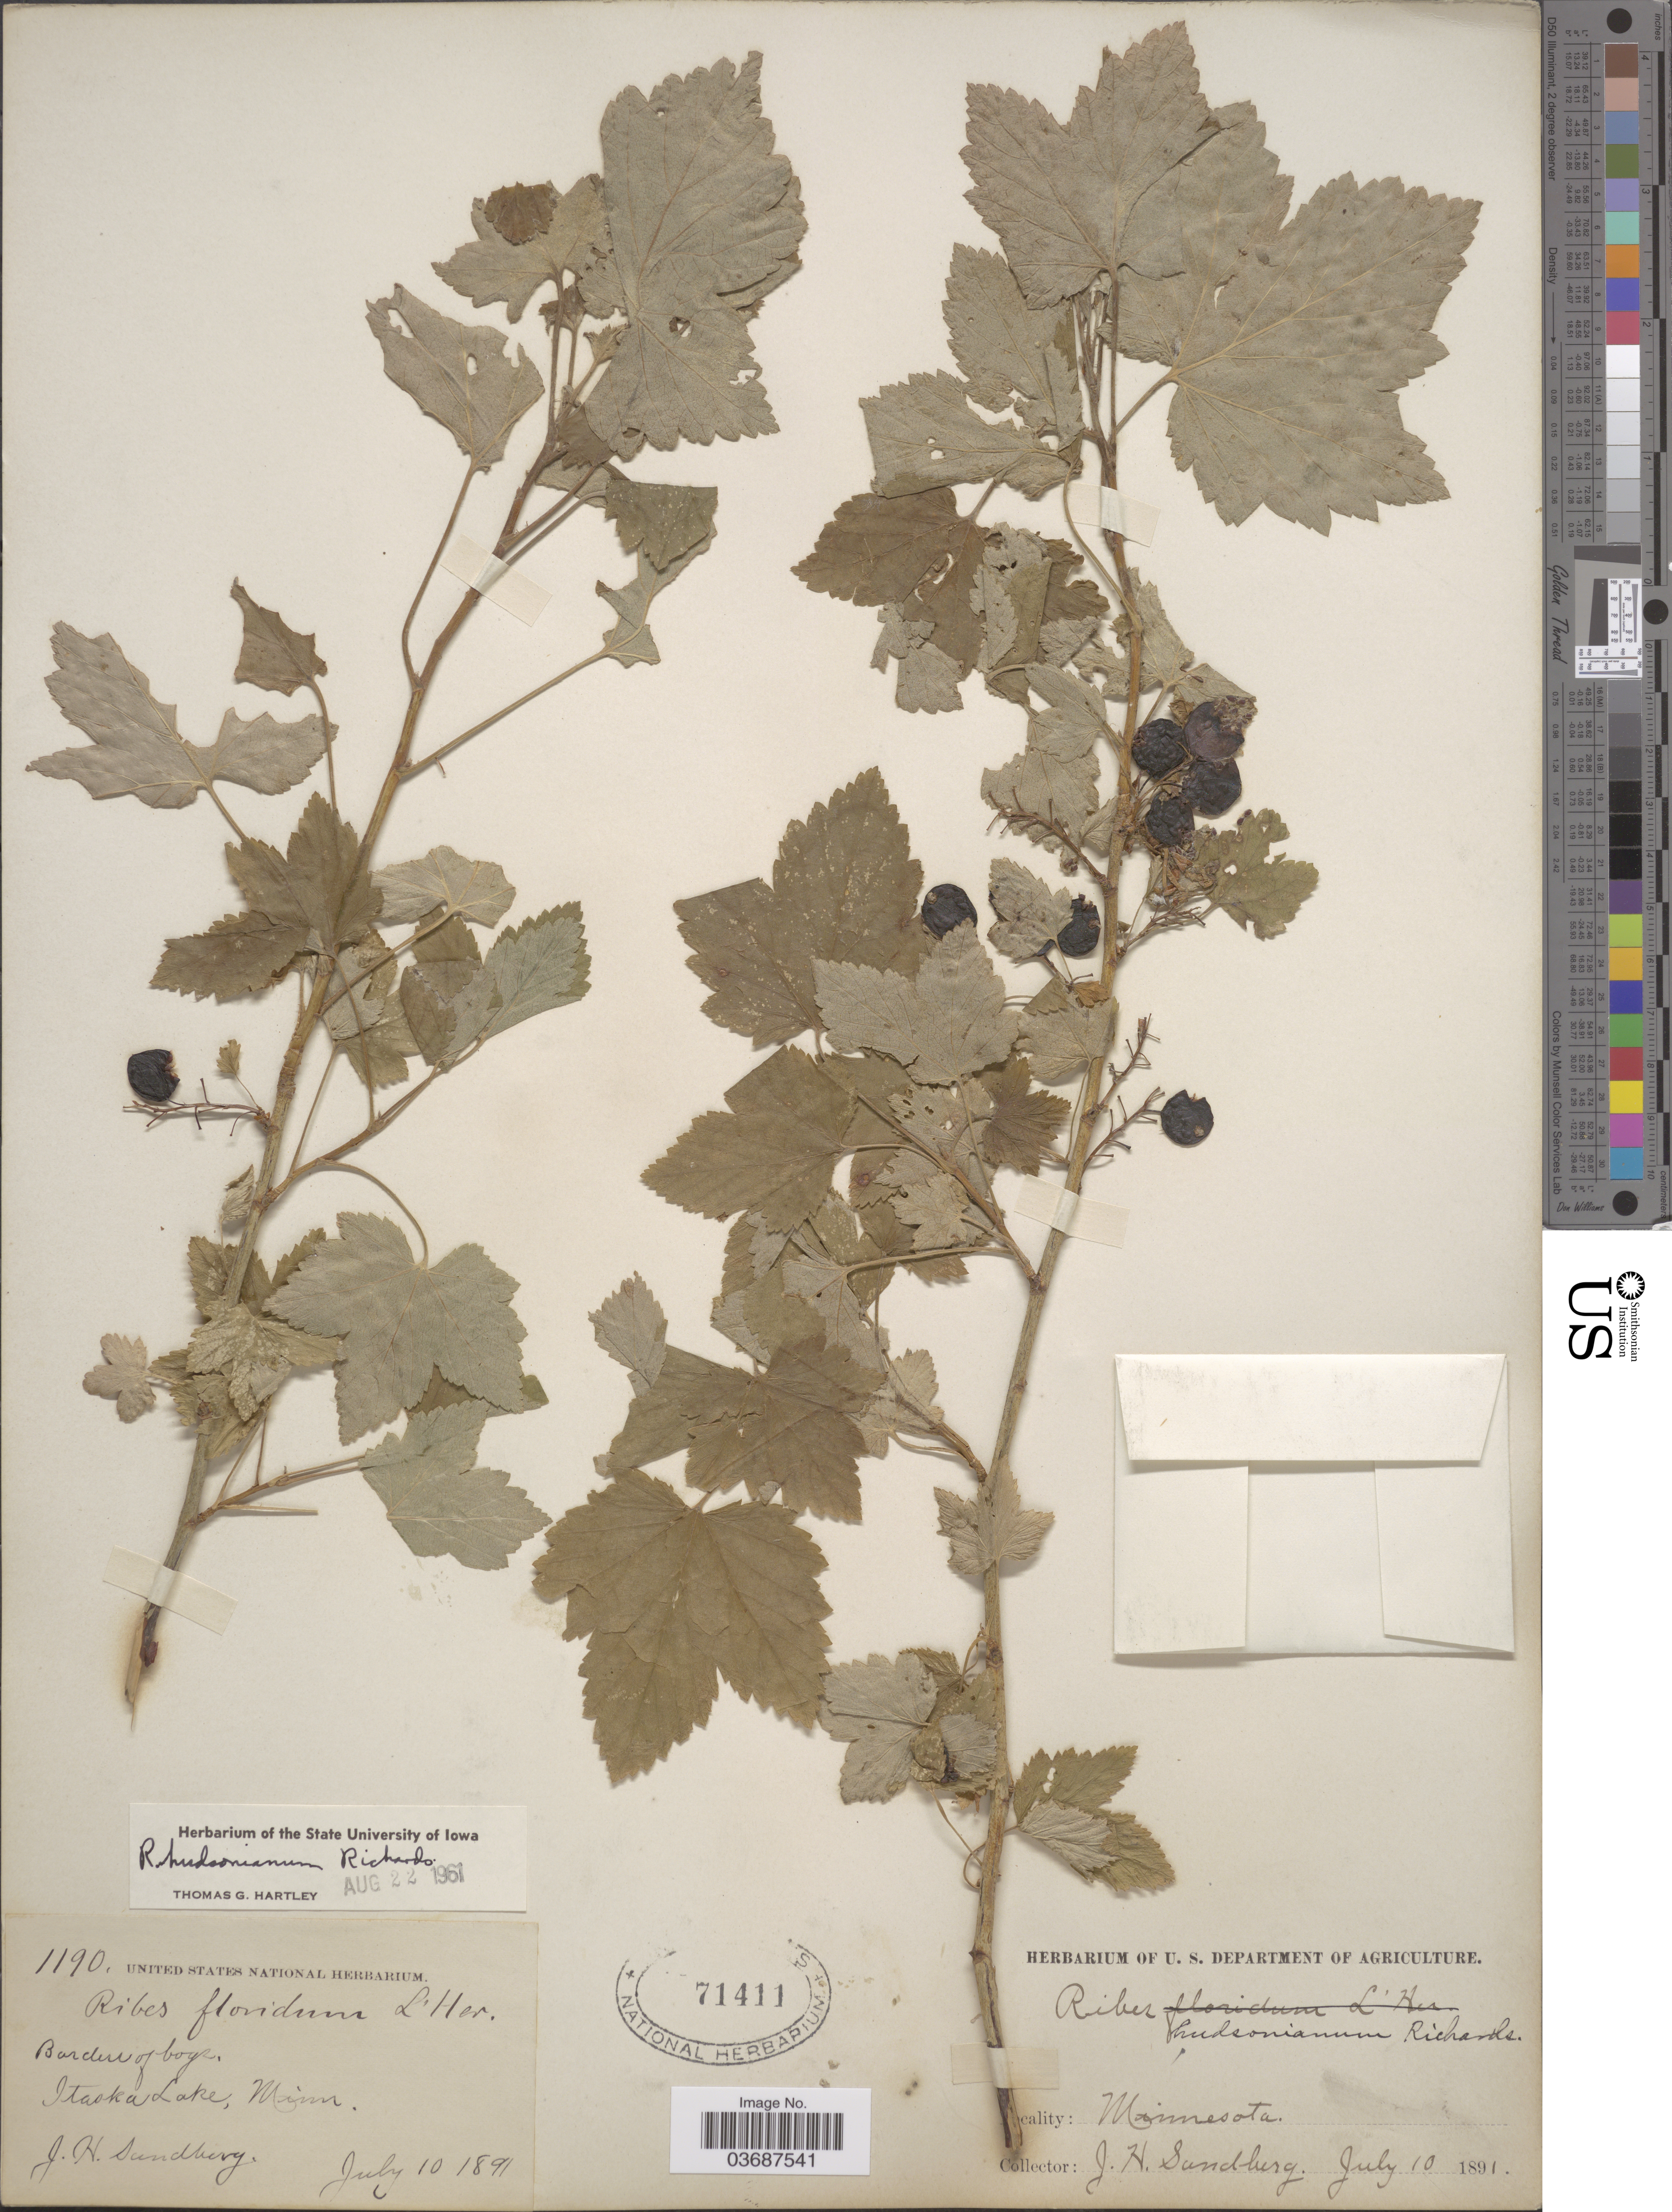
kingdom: Plantae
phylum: Tracheophyta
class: Magnoliopsida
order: Saxifragales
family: Grossulariaceae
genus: Ribes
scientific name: Ribes hudsonianum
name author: Richardson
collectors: J. H. Sandberg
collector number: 1190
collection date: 1891-07-10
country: United States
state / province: Minnesota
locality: Borders of bogs, Itacka Lake.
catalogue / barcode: US 71411